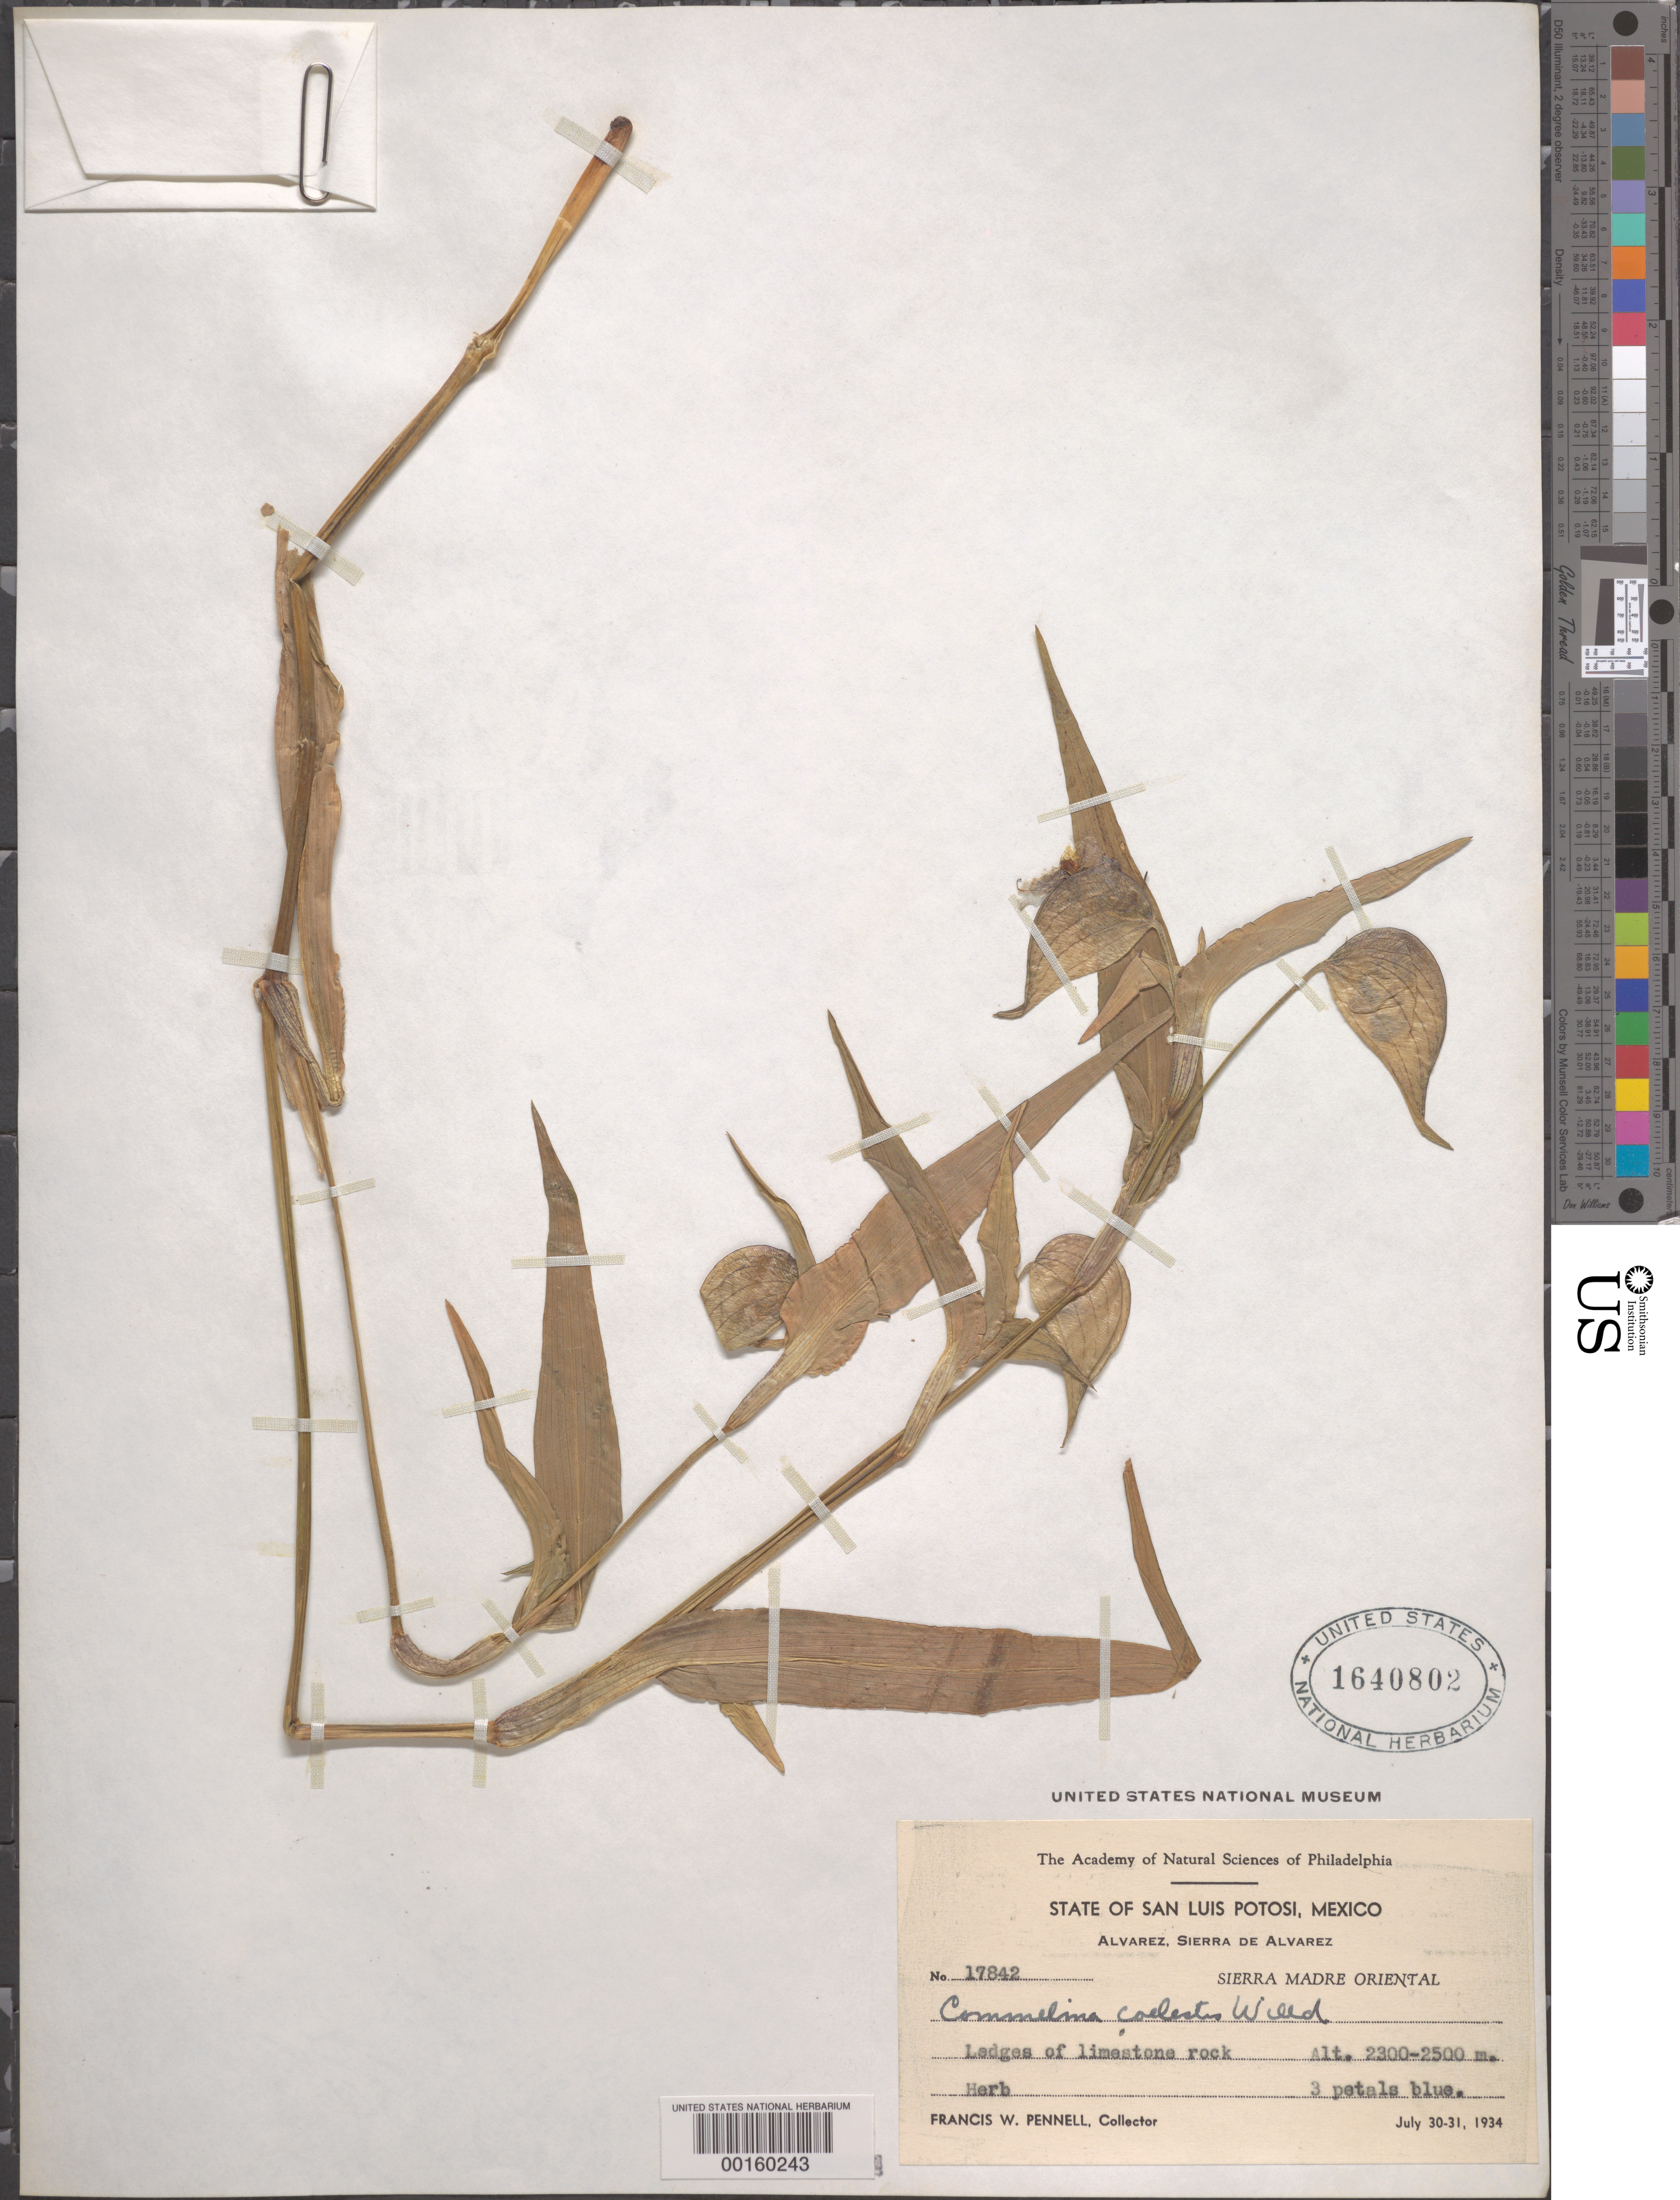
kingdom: Plantae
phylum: Tracheophyta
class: Liliopsida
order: Commelinales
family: Commelinaceae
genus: Commelina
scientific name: Commelina coelestis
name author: Willd.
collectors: F. W. Pennell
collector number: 17842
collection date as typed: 30 Jul 1934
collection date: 1934-07-30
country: Mexico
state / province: San Luis Potosí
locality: Alvarez, Sierra de Alvarez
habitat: Ledges of limestone rock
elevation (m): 2300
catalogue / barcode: US 1640802